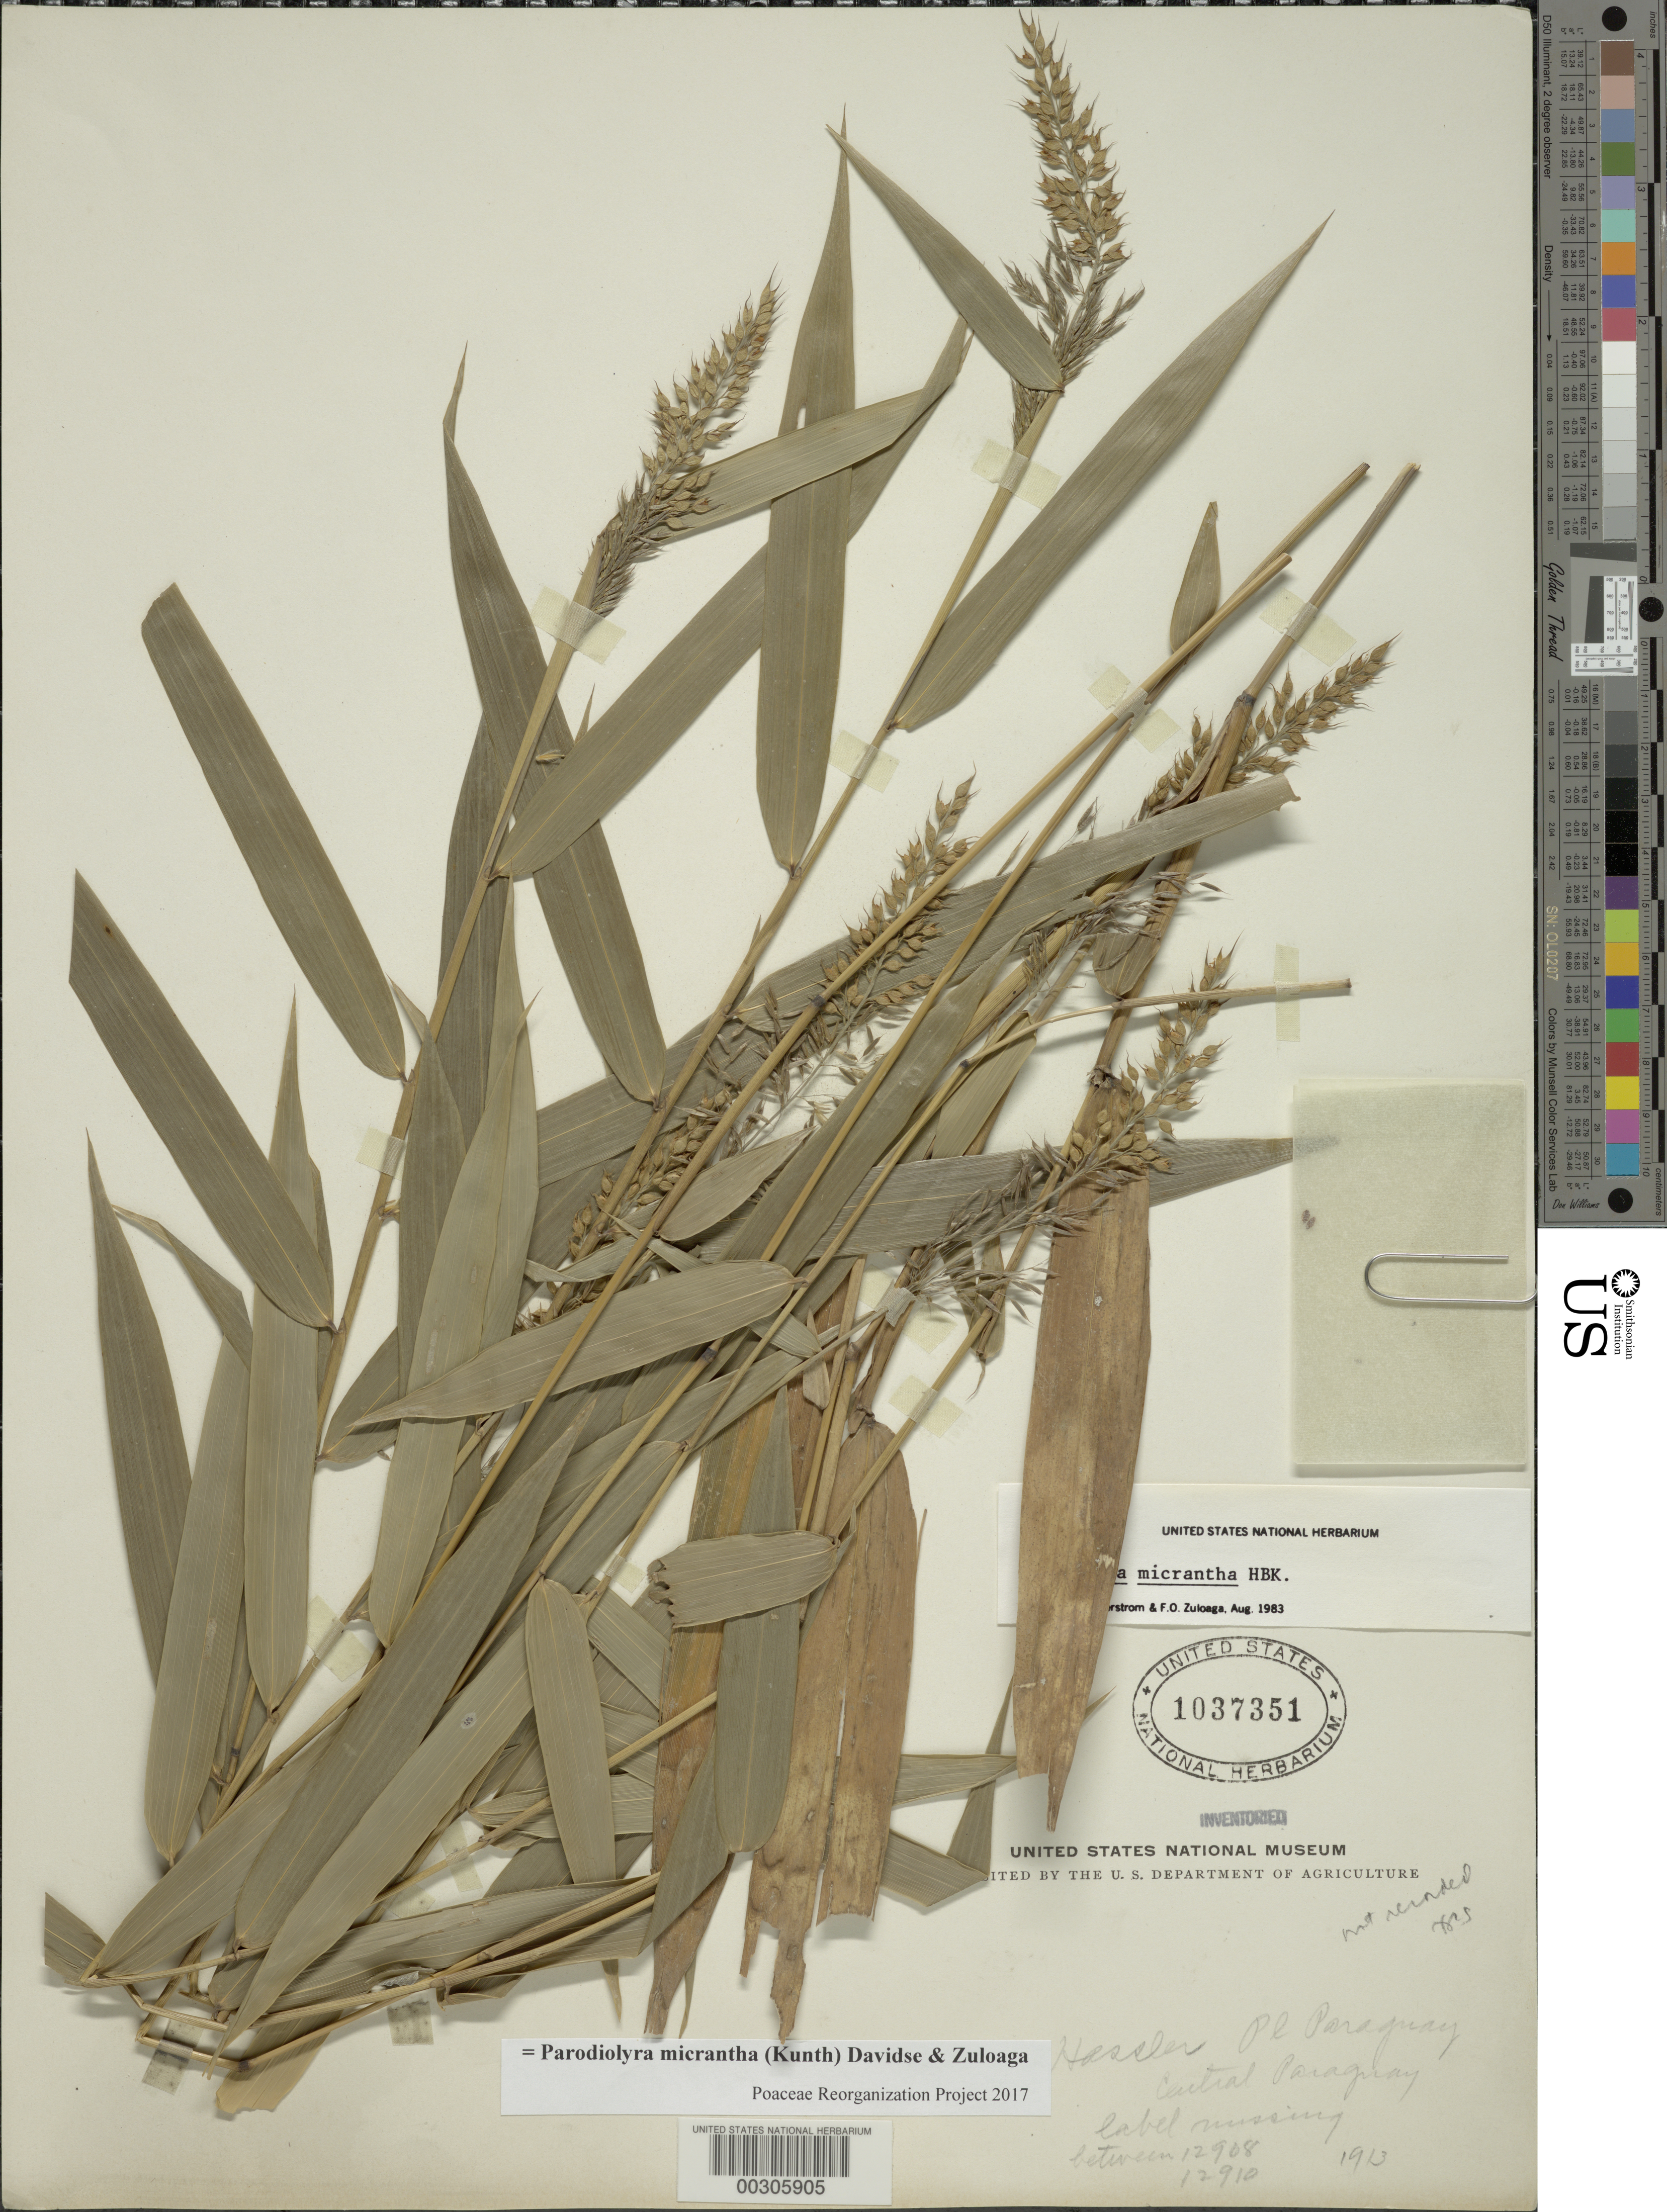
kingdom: Plantae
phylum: Tracheophyta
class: Liliopsida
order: Poales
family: Poaceae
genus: Parodiolyra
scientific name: Parodiolyra micrantha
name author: (Kunth) Davidse & Zuloaga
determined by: Poaceae Reorganization Project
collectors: E. Hassler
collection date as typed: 1913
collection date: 1913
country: Paraguay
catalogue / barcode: US 1037351